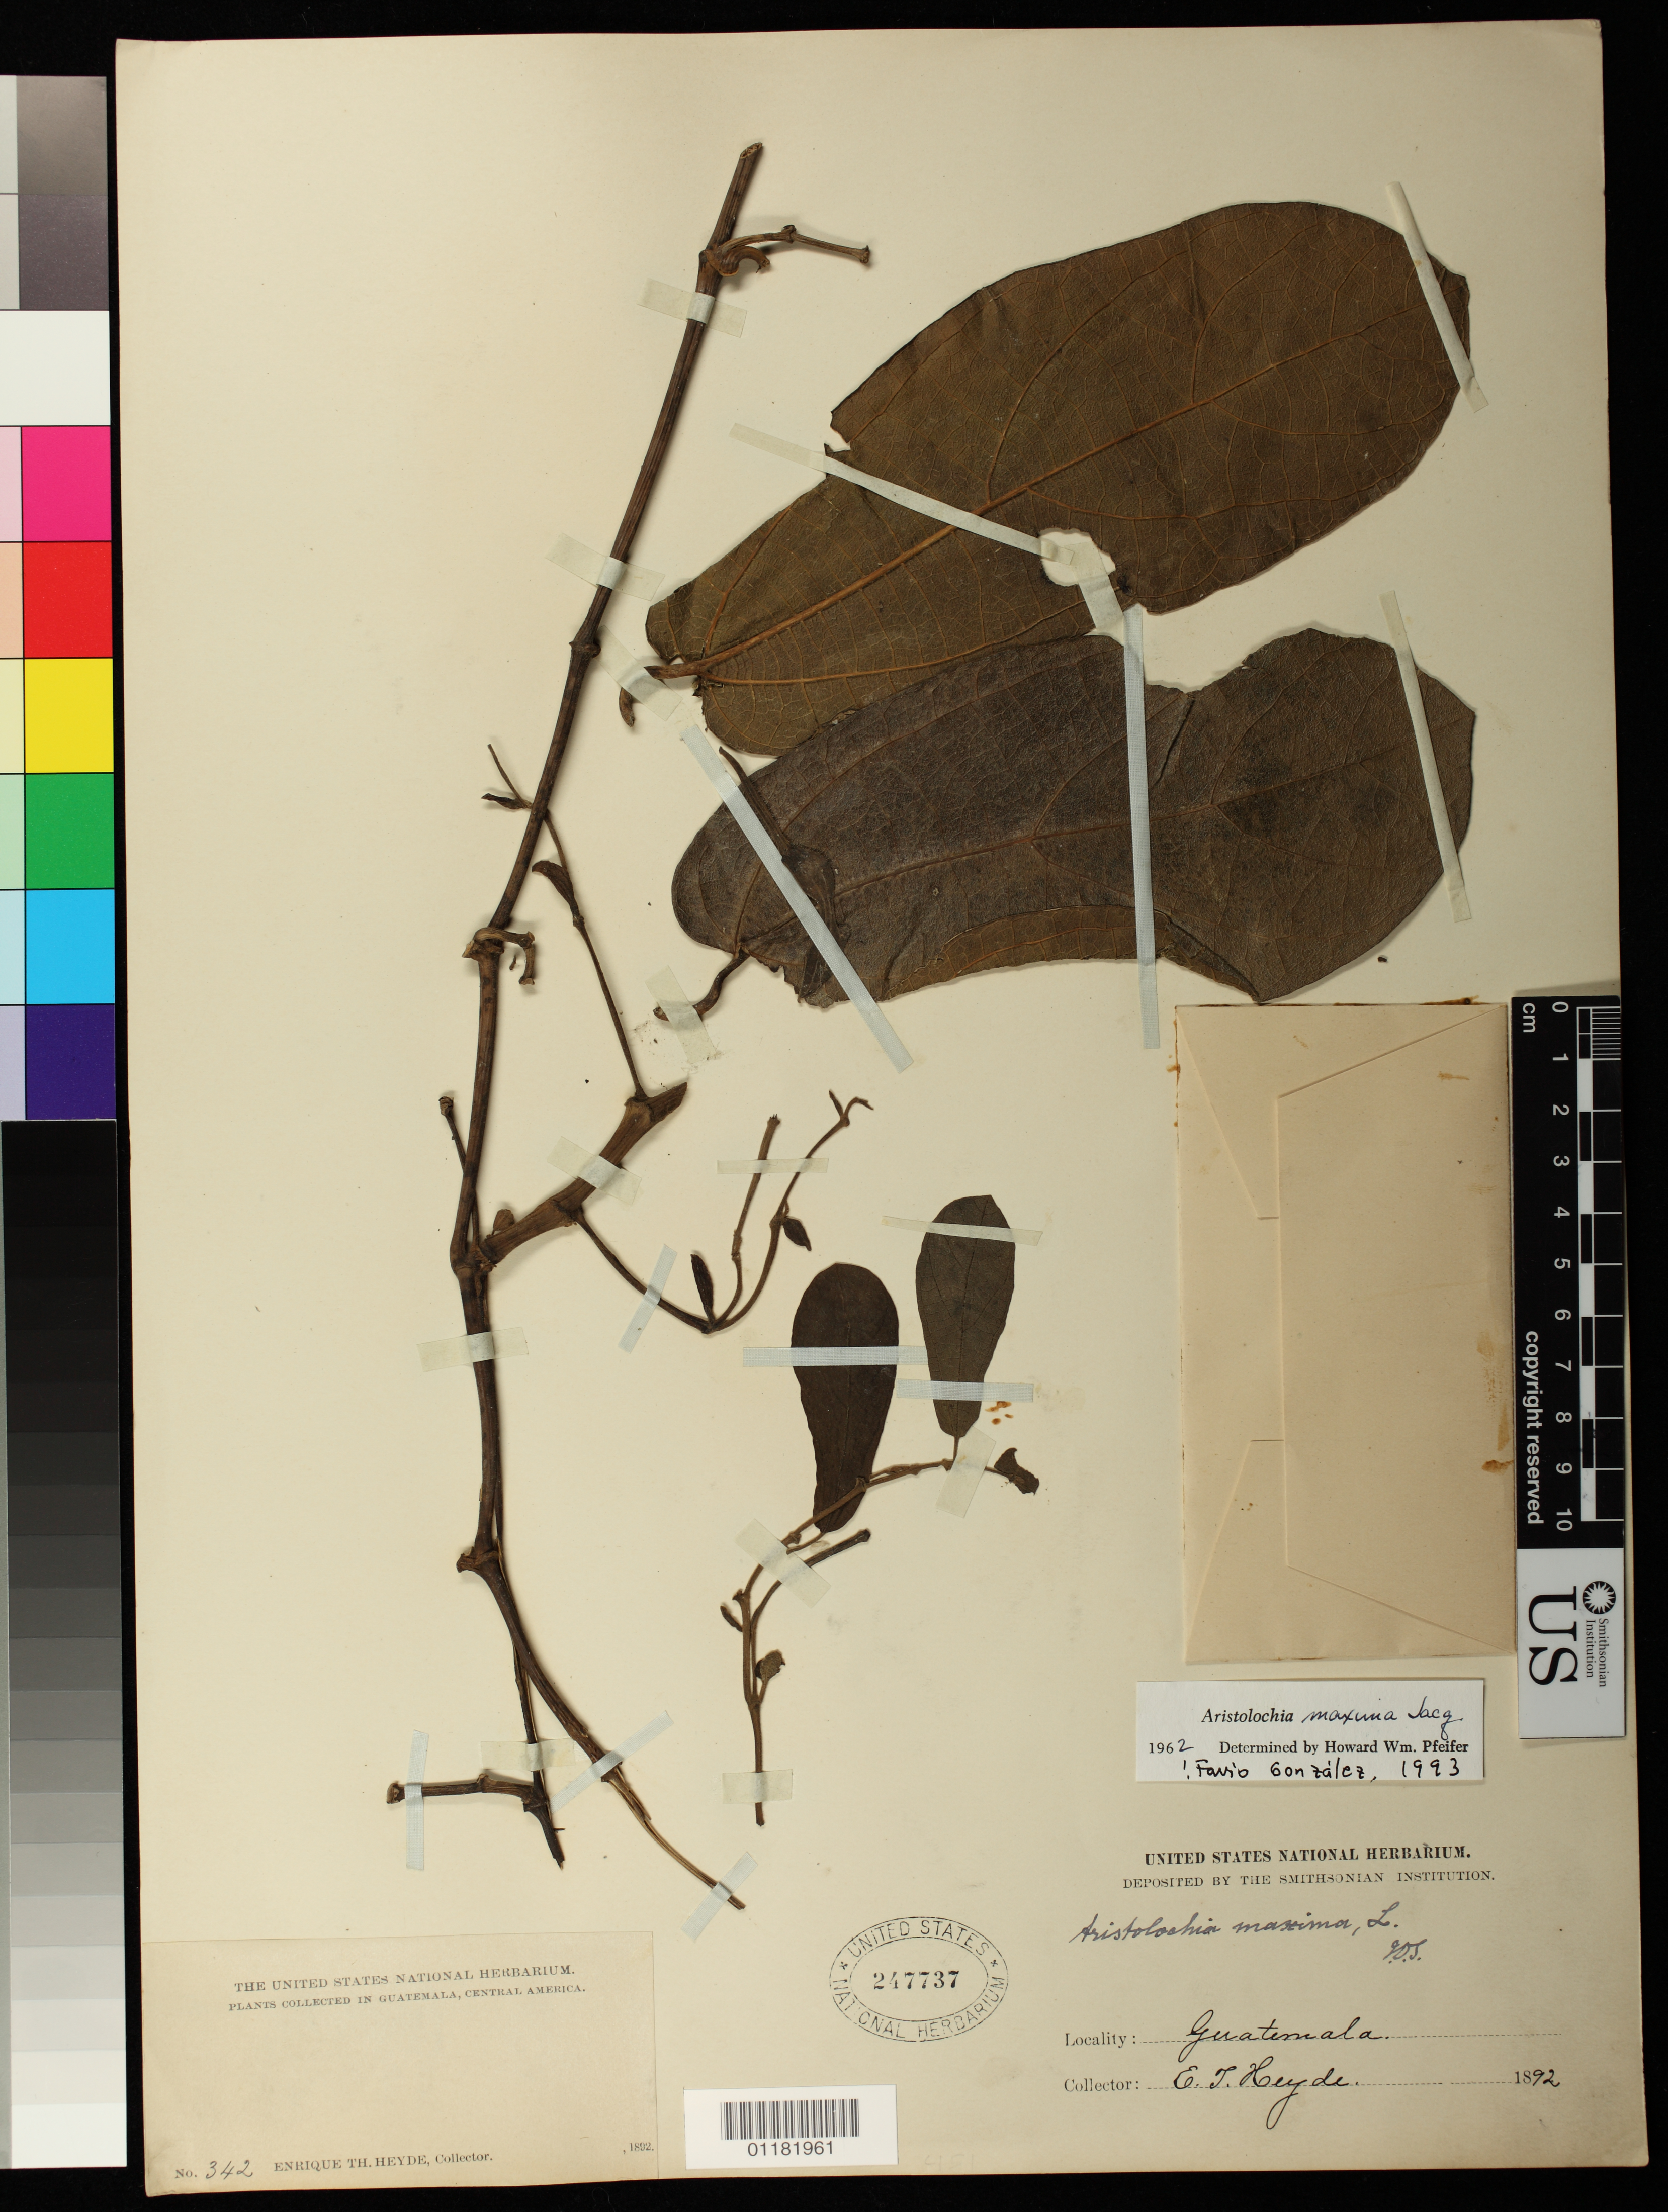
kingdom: Plantae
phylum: Tracheophyta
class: Magnoliopsida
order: Piperales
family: Aristolochiaceae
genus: Aristolochia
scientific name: Aristolochia maxima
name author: Jacq.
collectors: E. T. Heyde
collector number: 342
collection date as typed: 1892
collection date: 1892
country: Guatemala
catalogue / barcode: US 247737